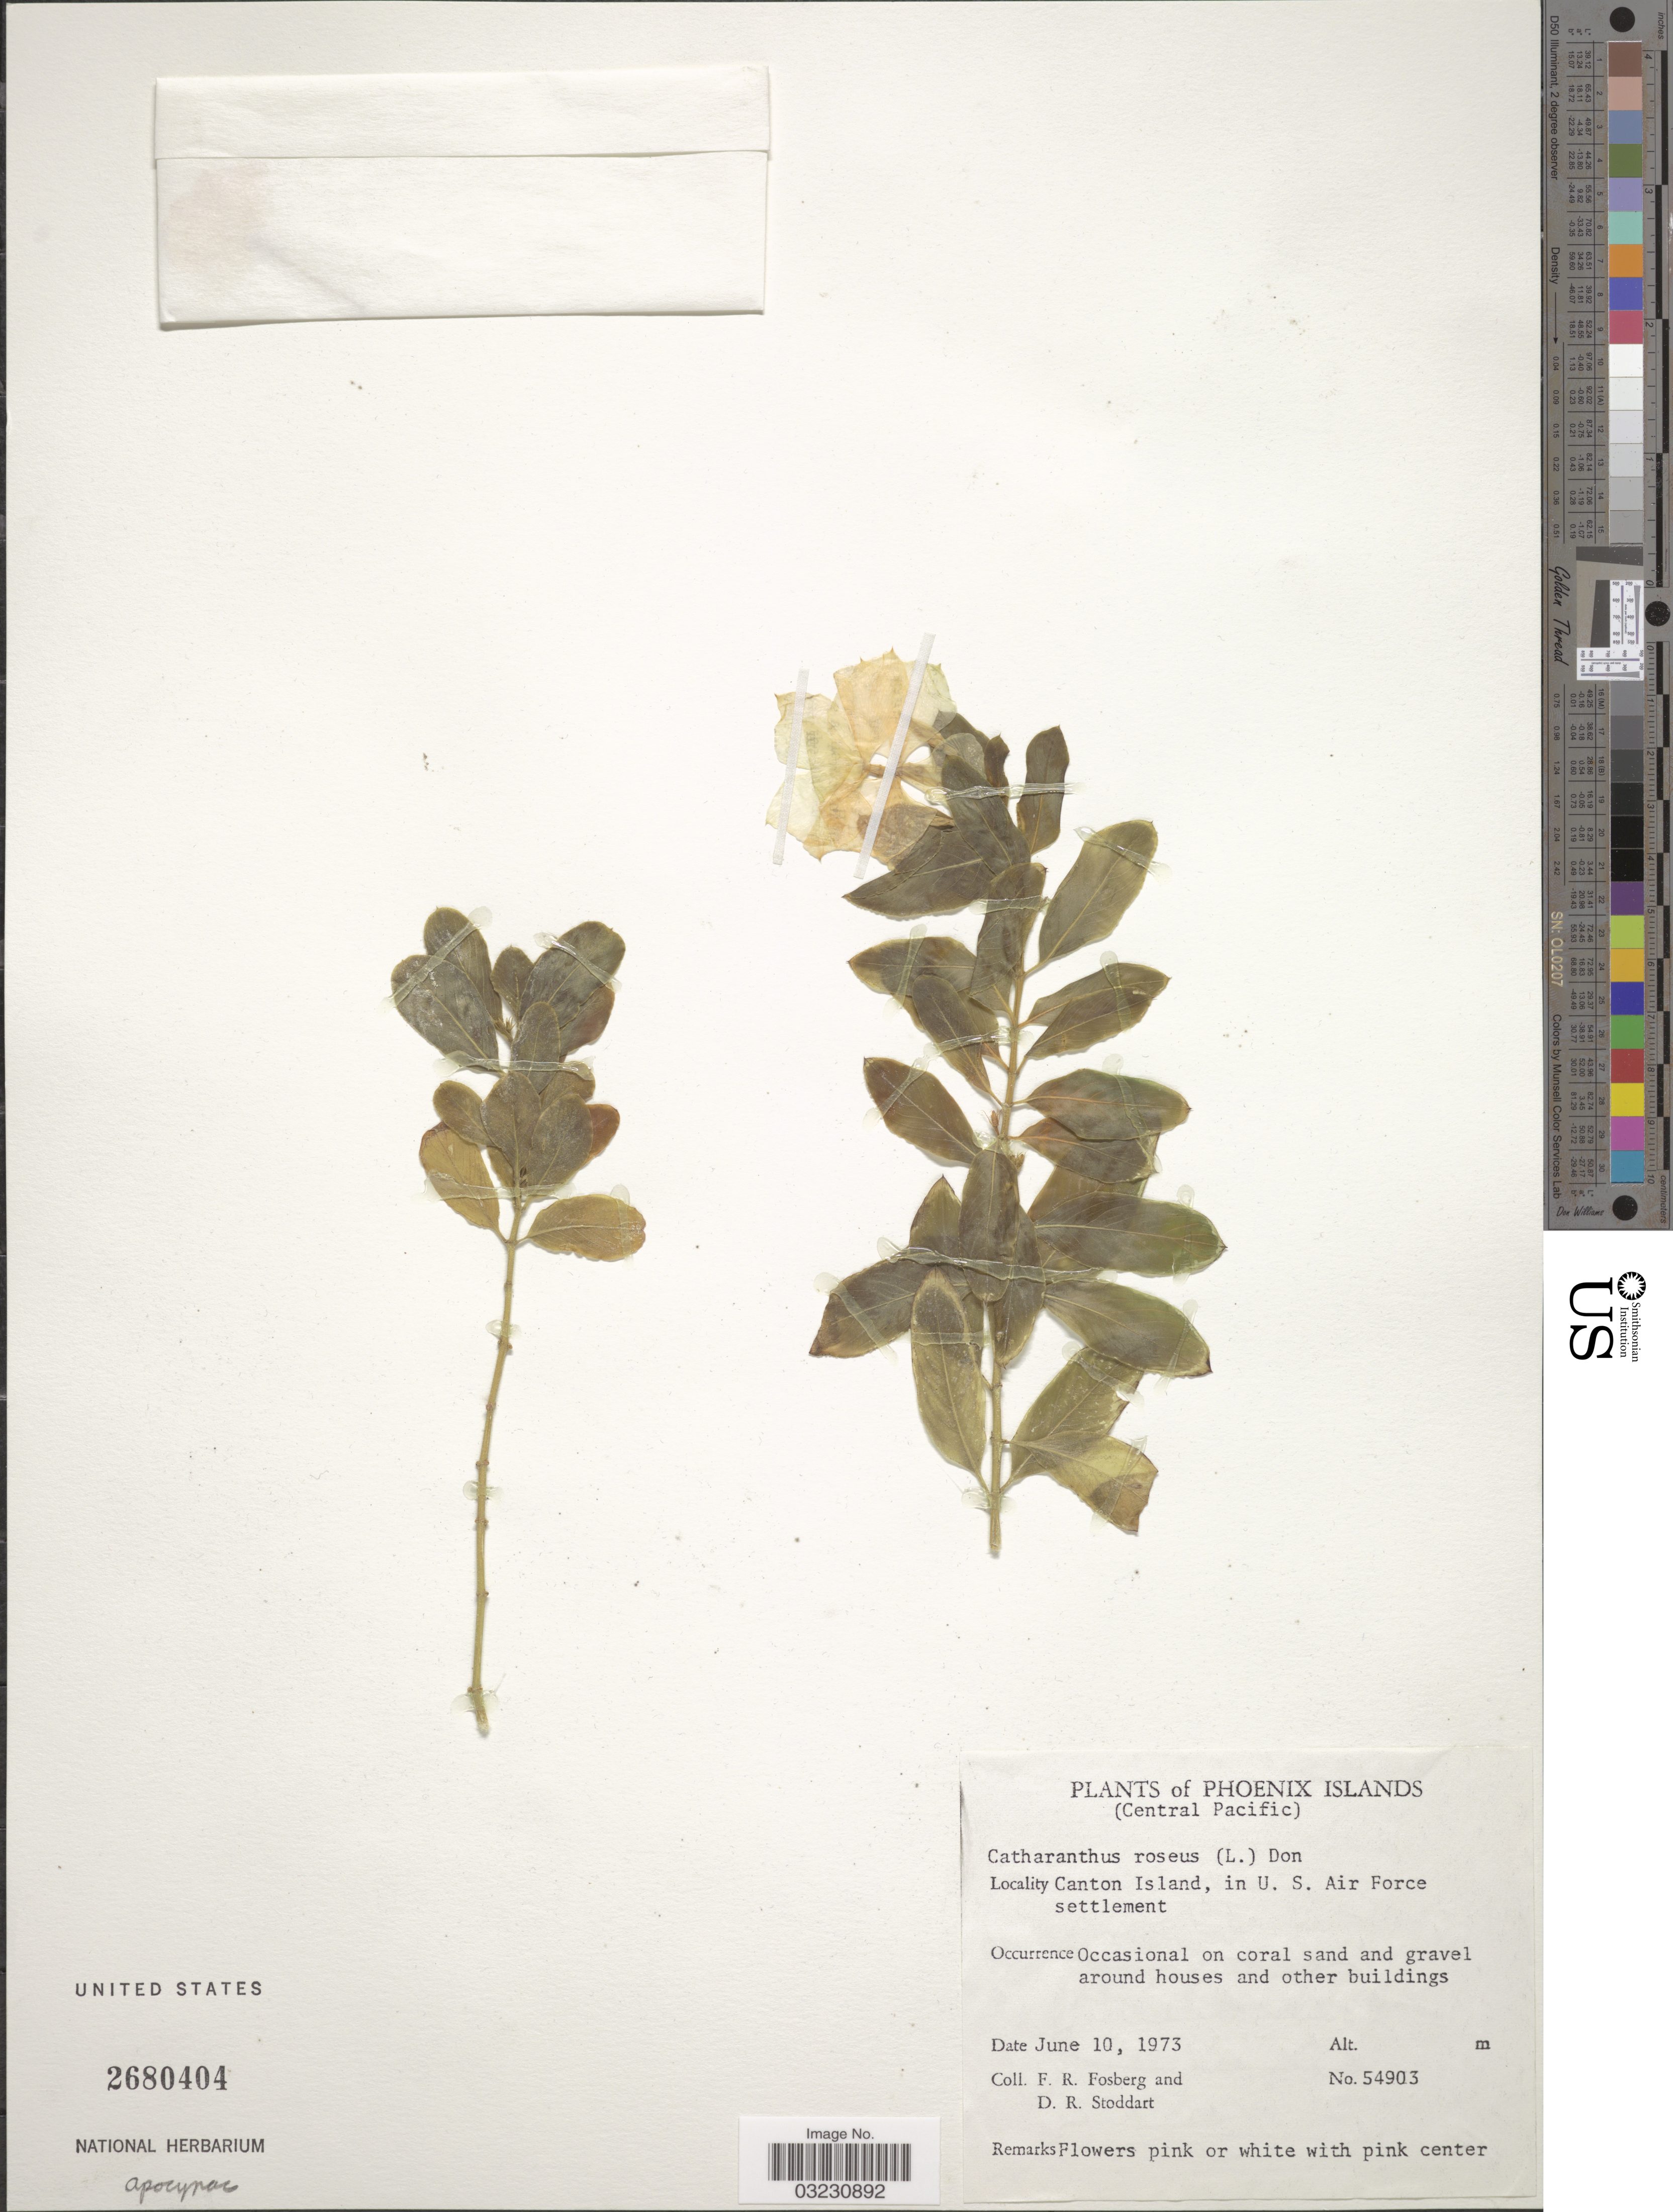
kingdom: Plantae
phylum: Tracheophyta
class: Magnoliopsida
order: Gentianales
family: Apocynaceae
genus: Catharanthus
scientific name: Catharanthus roseus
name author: (L.) G. Don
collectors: F. R. Fosberg & D. R. Stoddart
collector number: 54903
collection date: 1973-06-10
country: Kiribati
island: Kanton [Canton] Atoll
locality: Phoenix Islands. (Central Pacific). Canton Island, in U. S. Air Force settlement. Around houses and other buildings.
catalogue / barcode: US 2680404